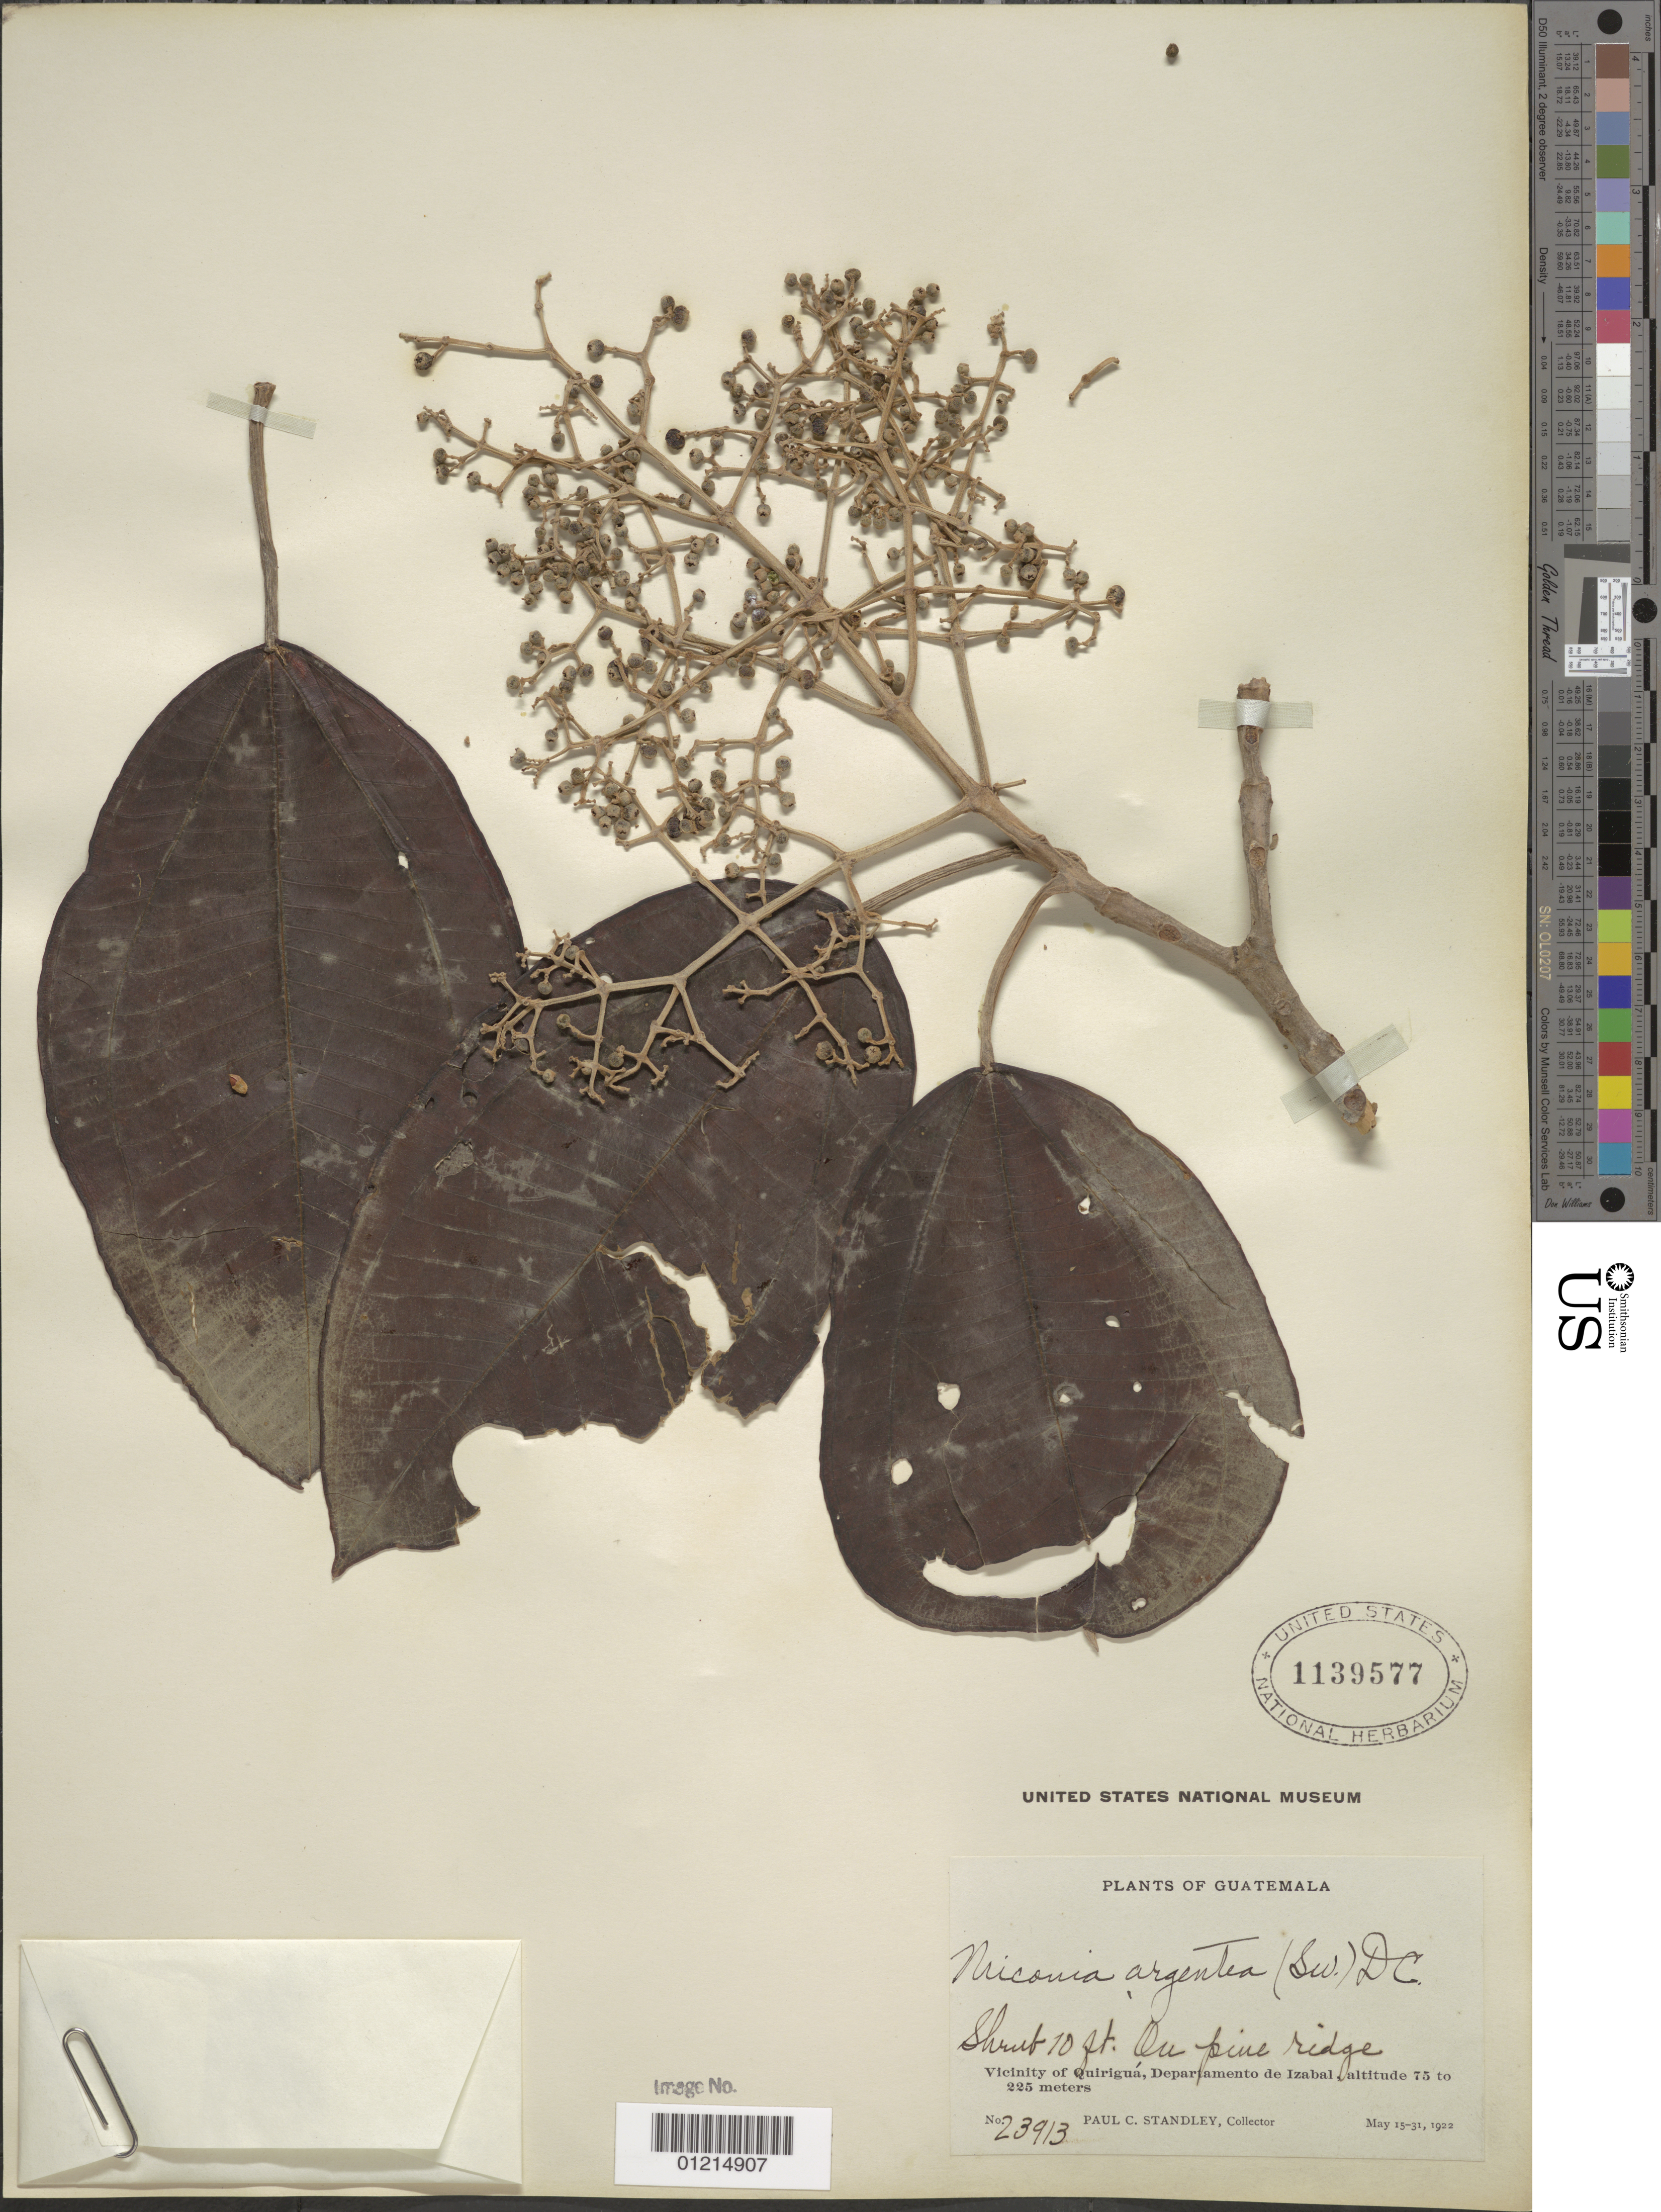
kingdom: Plantae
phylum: Tracheophyta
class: Magnoliopsida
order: Myrtales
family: Melastomataceae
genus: Miconia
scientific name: Miconia argentea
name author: (Sw.) DC.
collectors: P. C. Standley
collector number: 23913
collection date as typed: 15 May 1922 to 31 Mar 1922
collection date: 1922-03-31/1922-05-15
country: Guatemala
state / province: Izabal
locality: Vicinity of Quiriguá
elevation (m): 75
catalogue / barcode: US 1139577